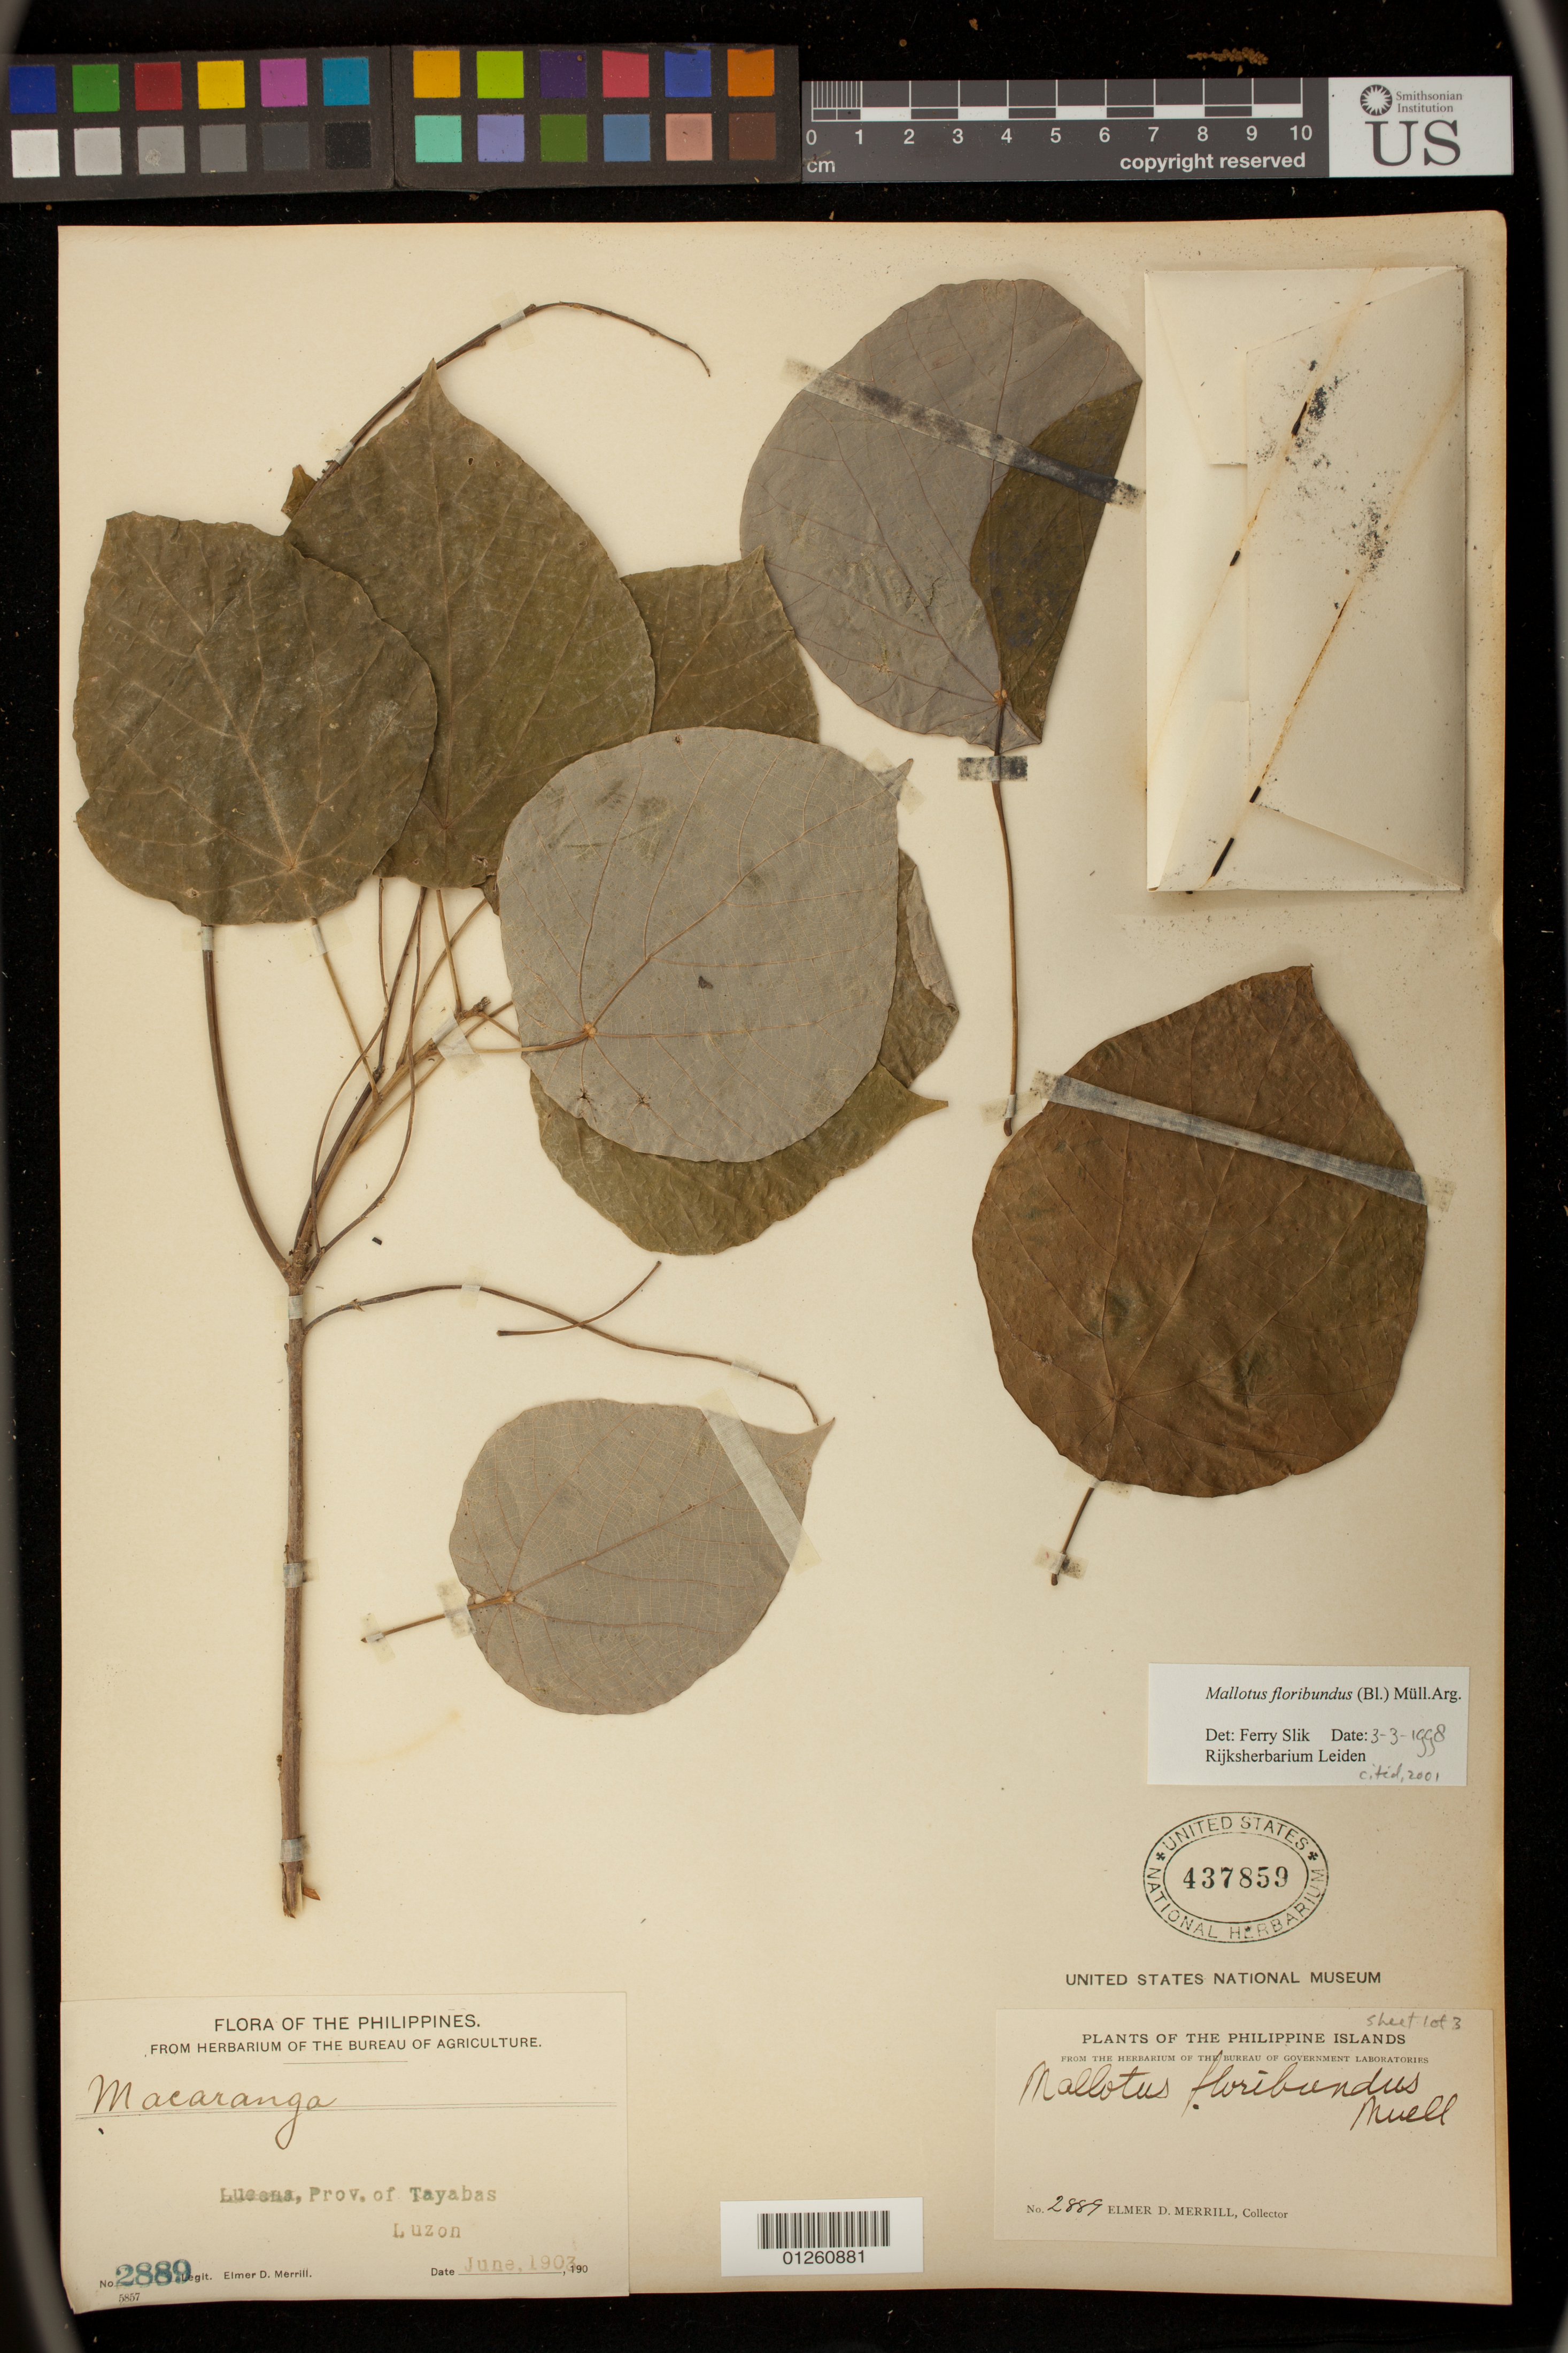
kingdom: Plantae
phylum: Tracheophyta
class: Magnoliopsida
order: Malpighiales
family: Euphorbiaceae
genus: Mallotus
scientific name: Mallotus floribundus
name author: (Blume) Müll. Arg.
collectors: E. D. Merrill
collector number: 2889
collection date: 1903-06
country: Philippines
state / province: Calabarzon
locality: Prov. of Tayabas, Luzon.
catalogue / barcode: US 437859